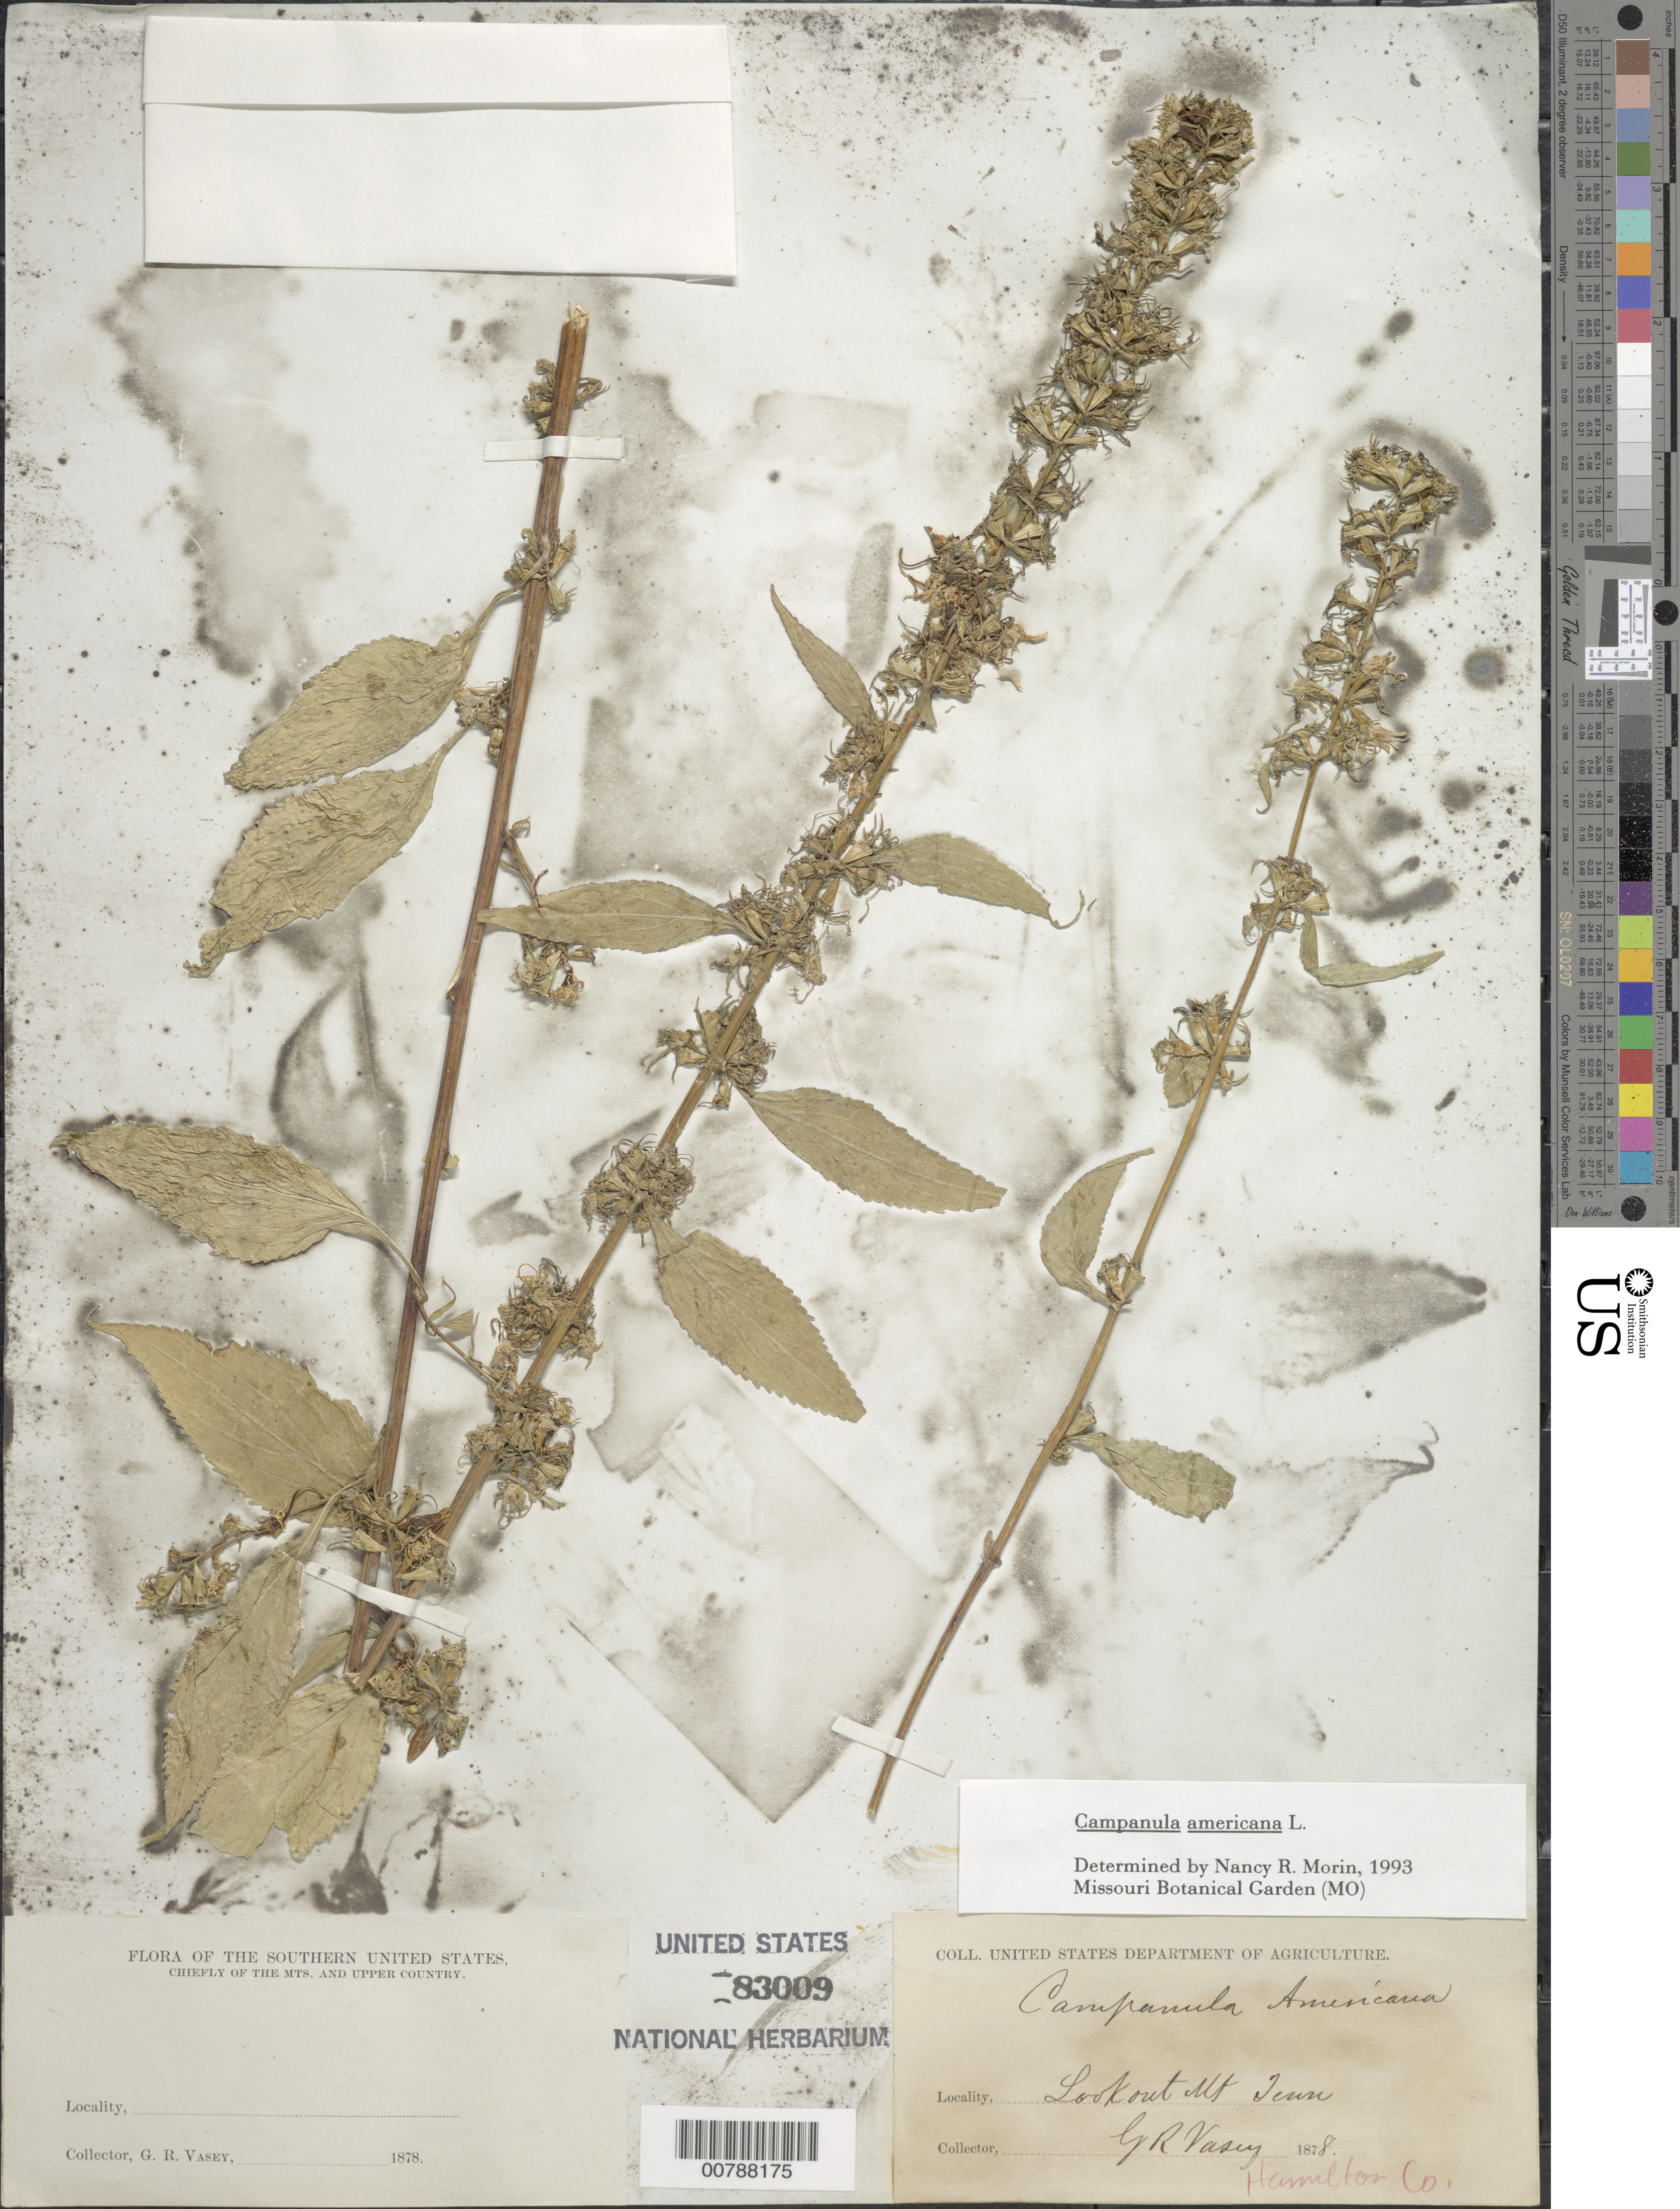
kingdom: Plantae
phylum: Tracheophyta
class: Magnoliopsida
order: Asterales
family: Campanulaceae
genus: Campanula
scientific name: Campanula americana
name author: L.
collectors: G. R. Vasey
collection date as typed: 1878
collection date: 1878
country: United States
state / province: Tennessee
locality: Lookout Mt.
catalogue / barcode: US 83009